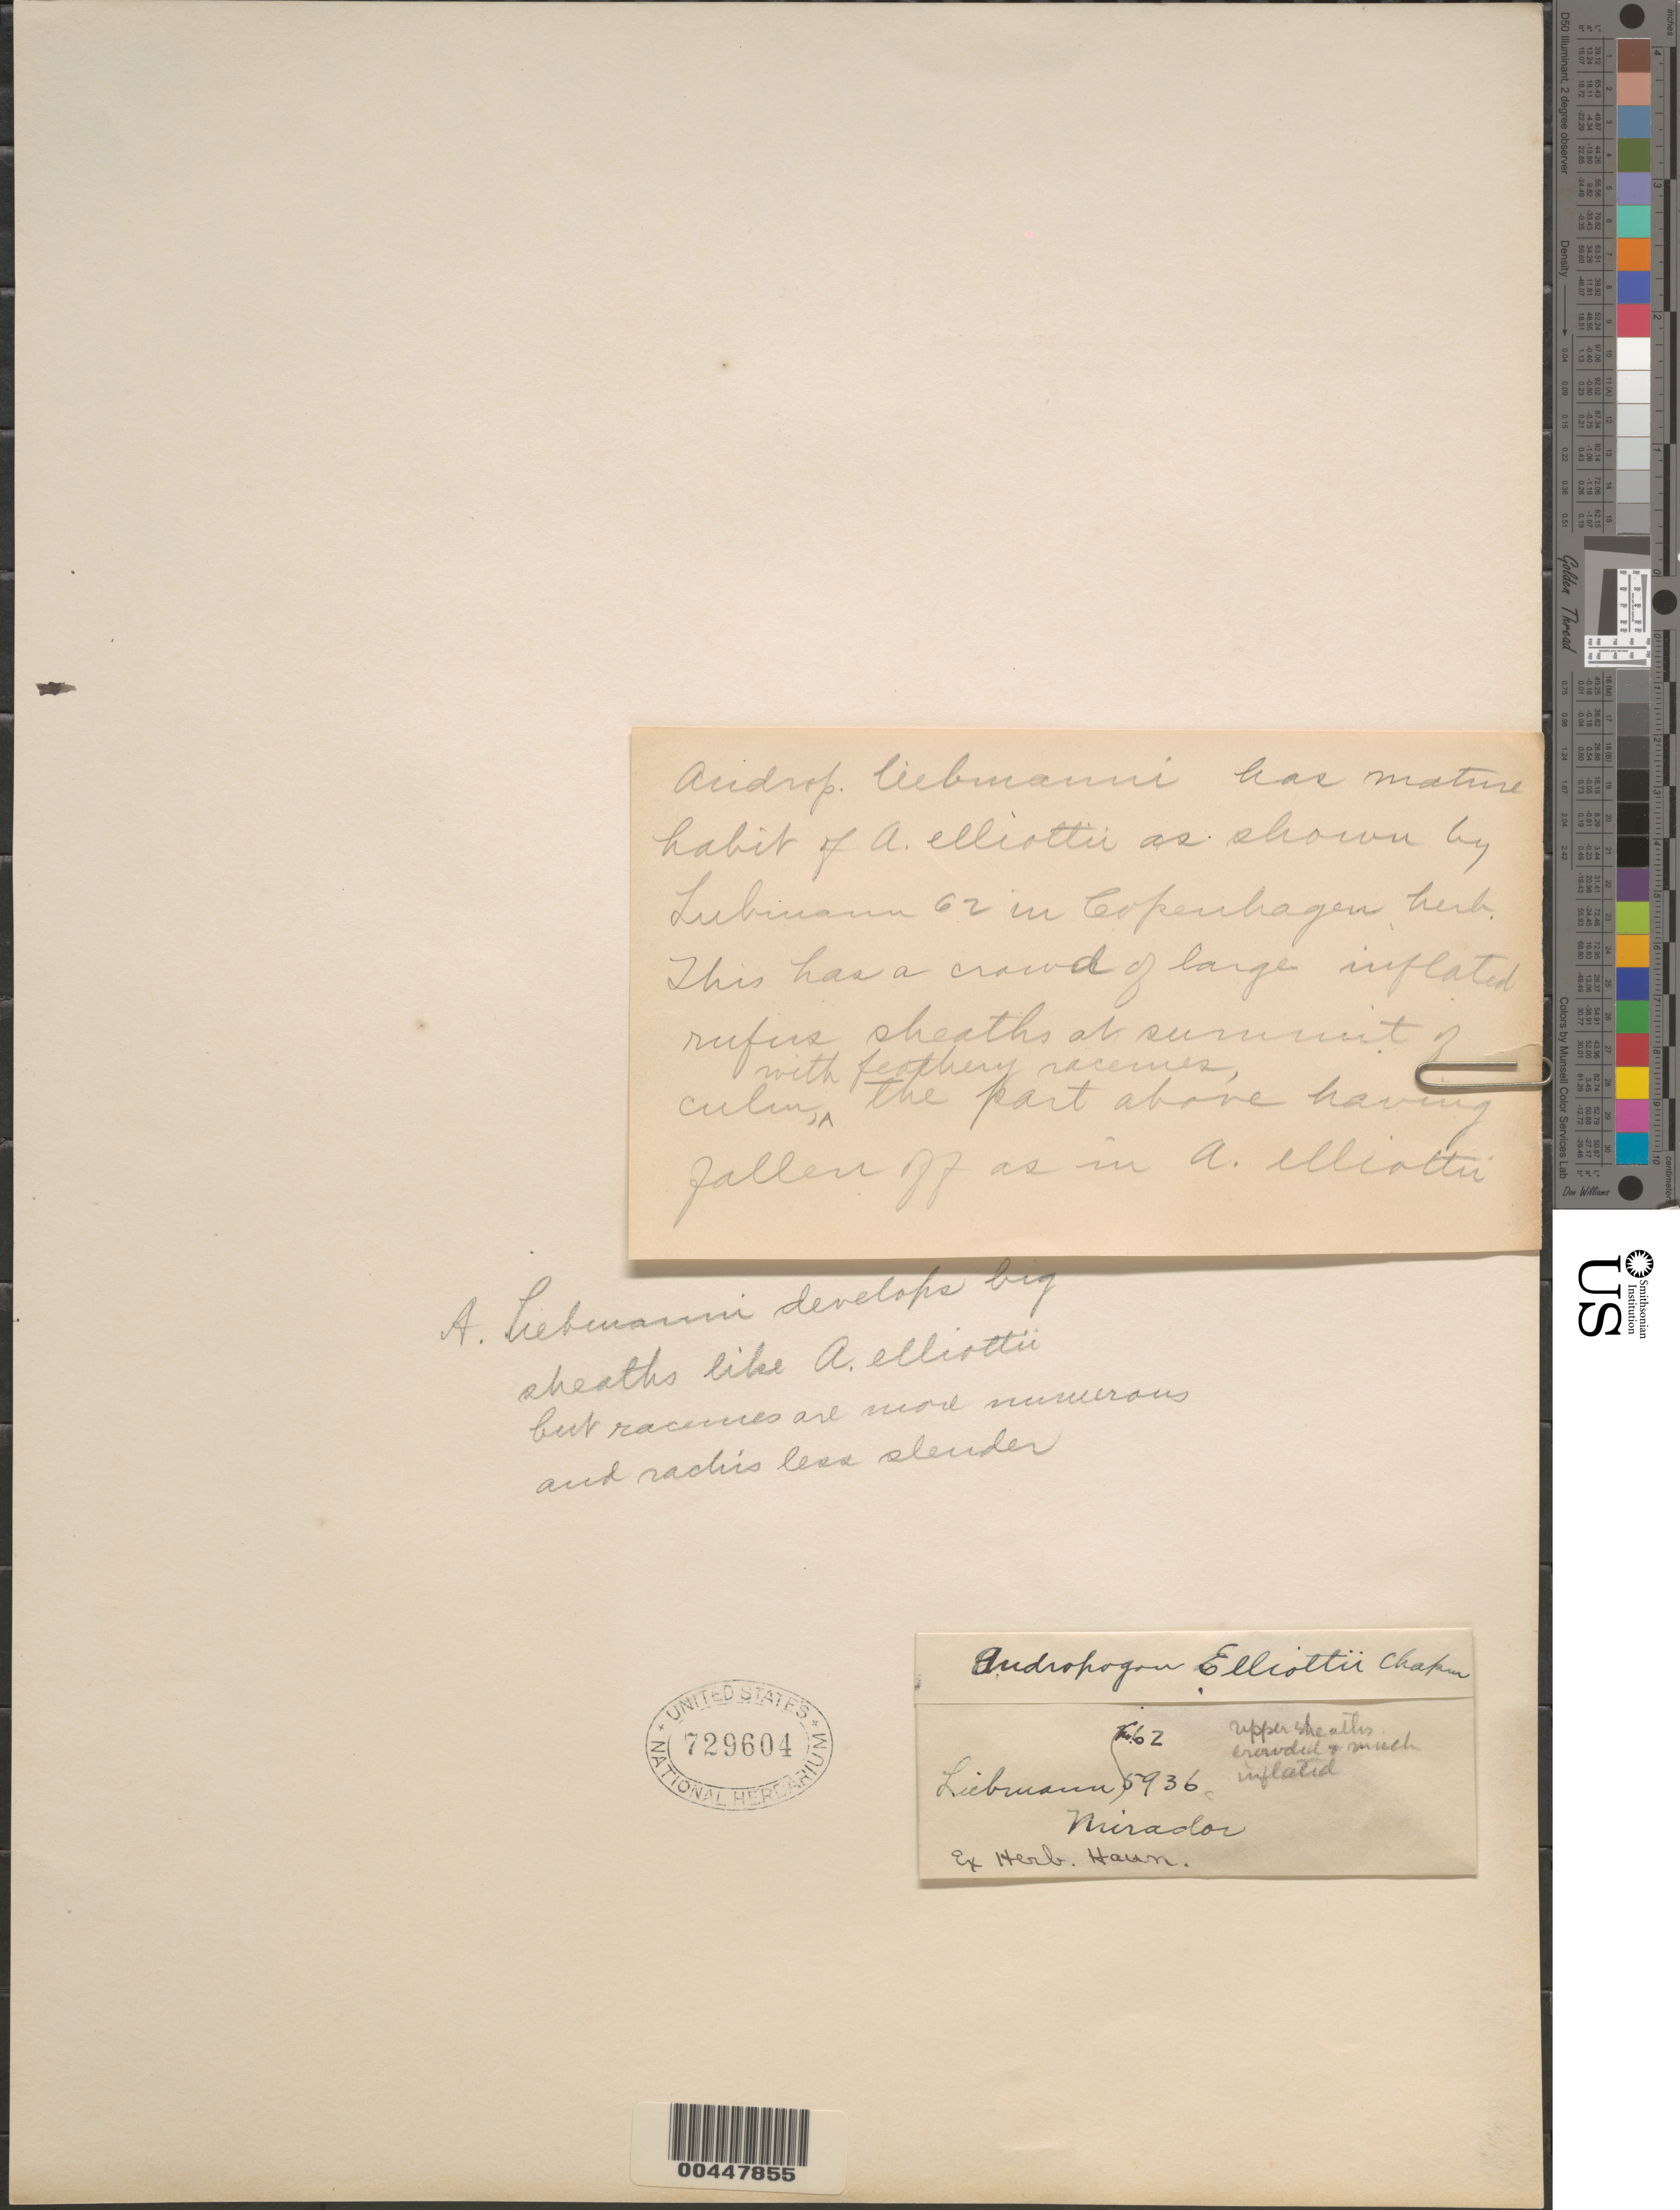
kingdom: Plantae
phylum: Tracheophyta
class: Liliopsida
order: Poales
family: Poaceae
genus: Andropogon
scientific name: Andropogon liebmannii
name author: Hack.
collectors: F. M. Liebmann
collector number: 5936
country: Mexico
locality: Mirador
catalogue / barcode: US 729604